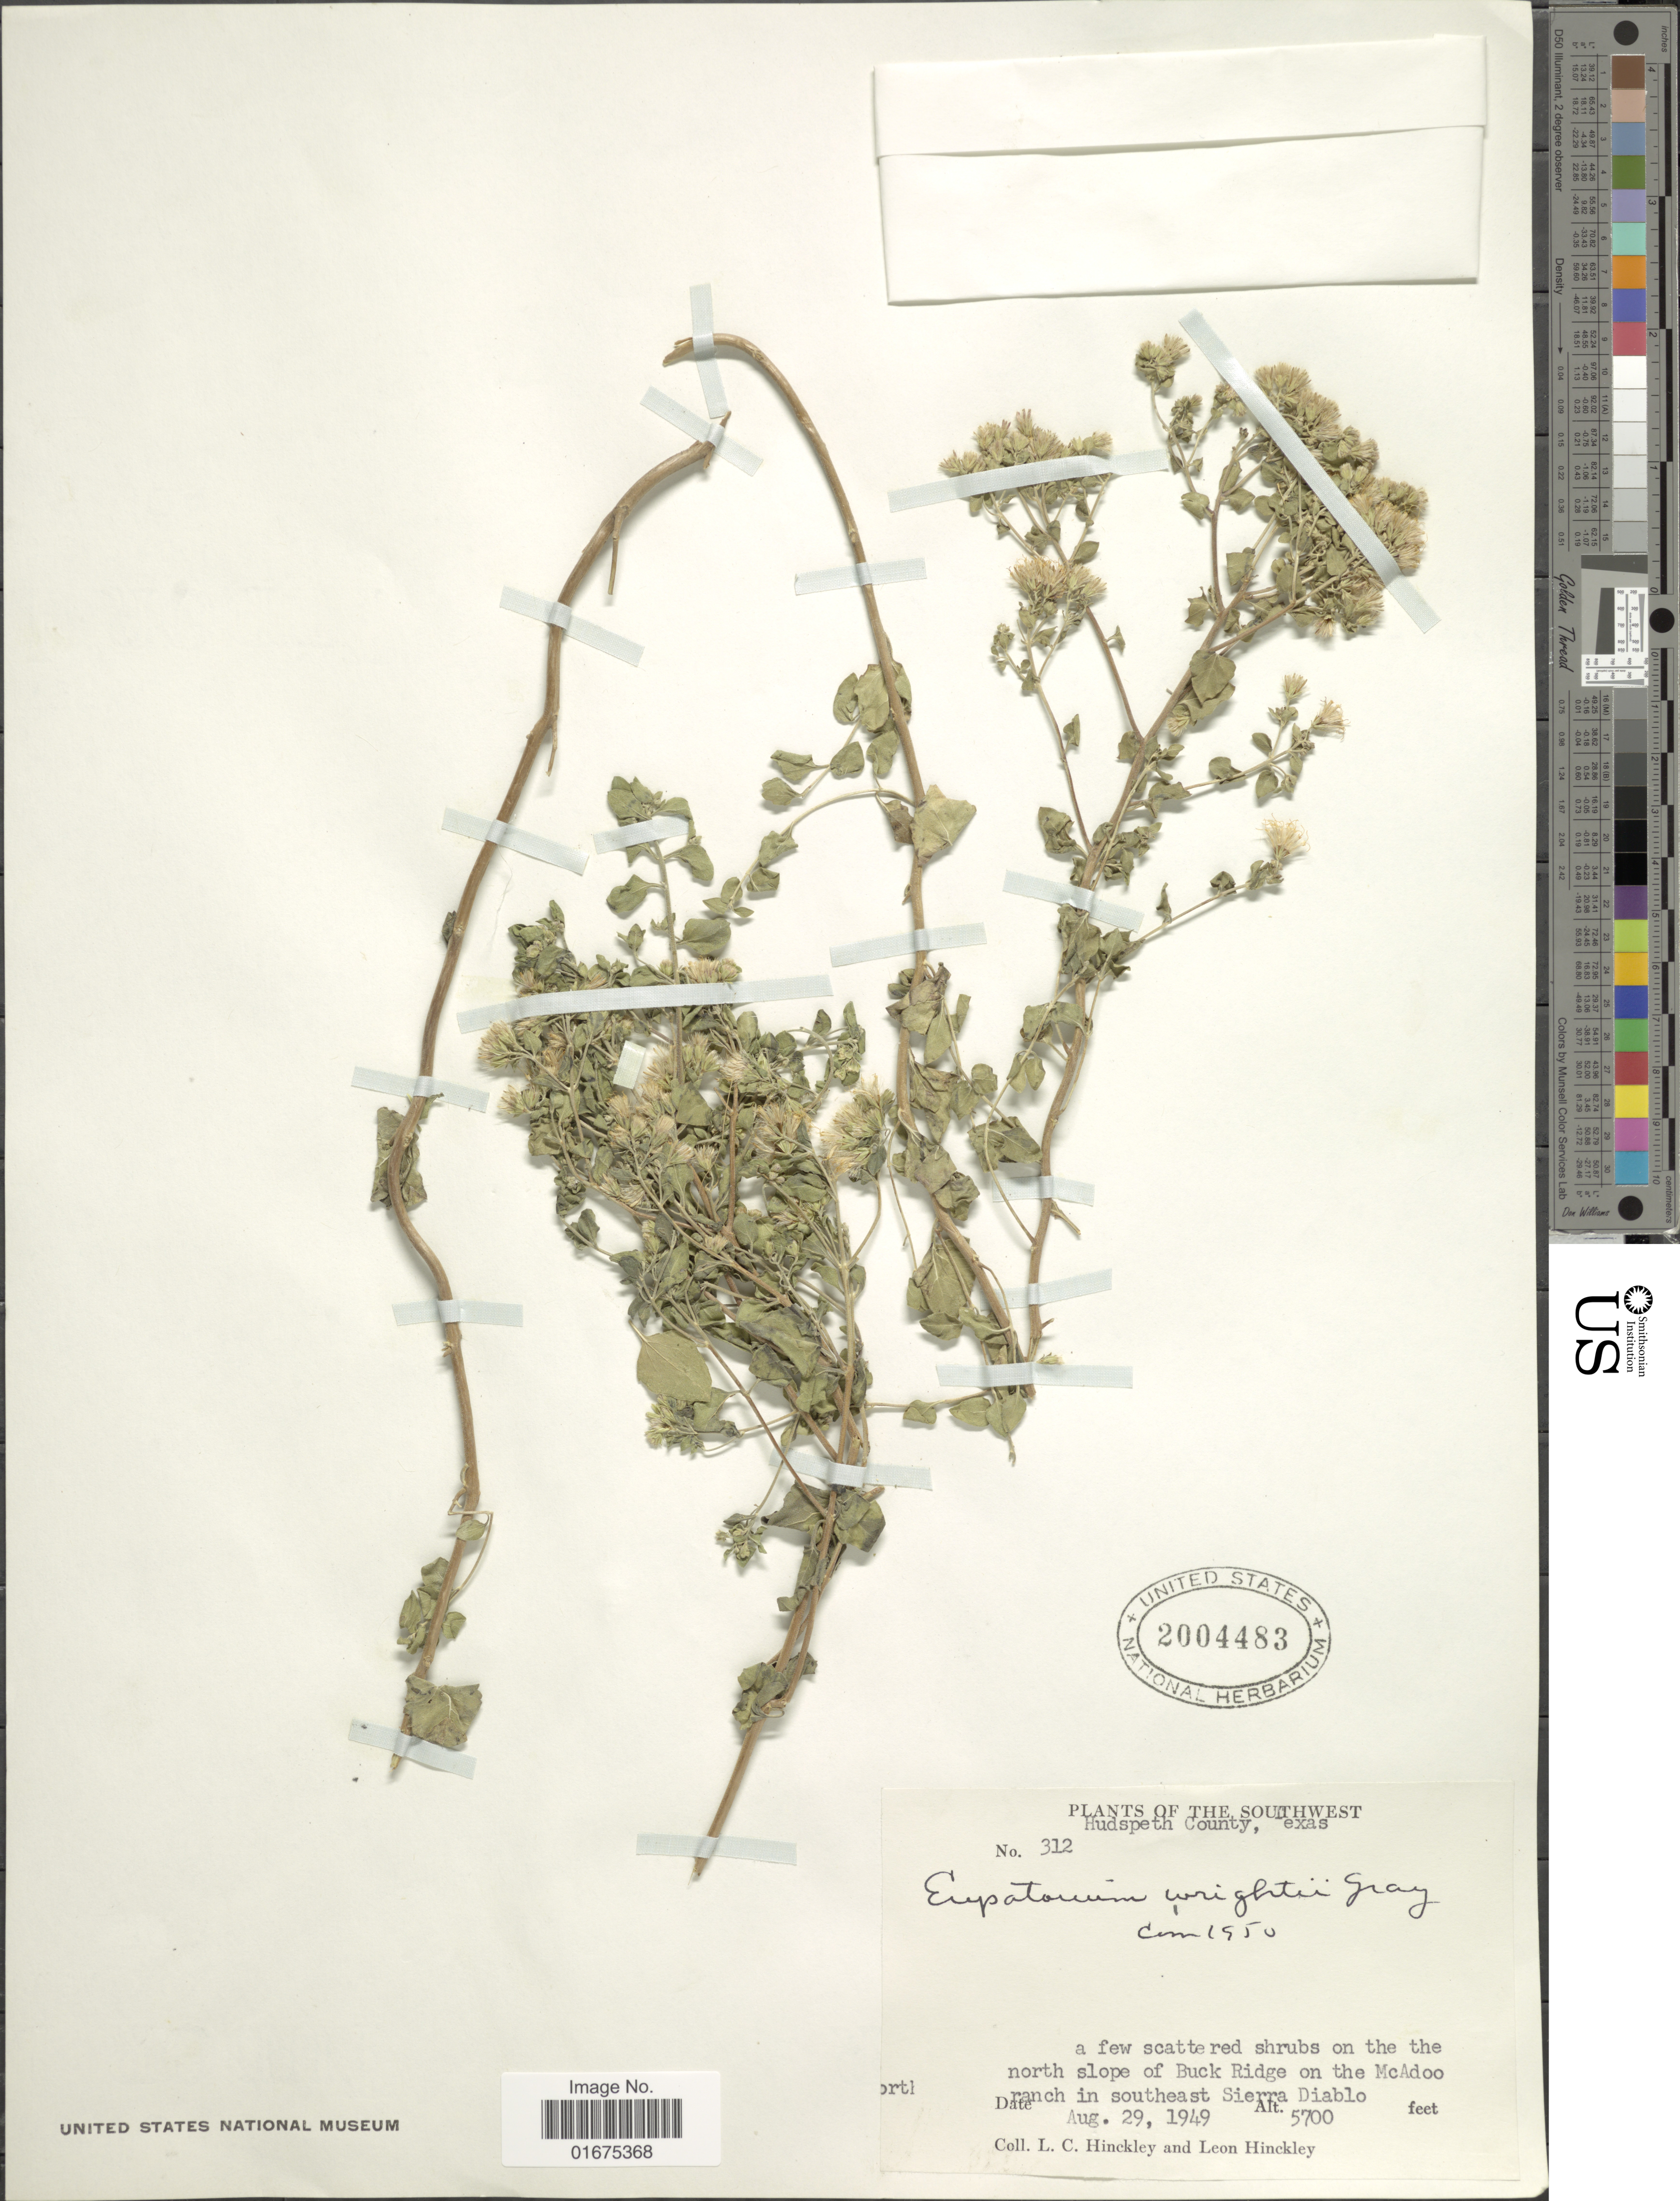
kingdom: Plantae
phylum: Tracheophyta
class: Magnoliopsida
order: Asterales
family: Asteraceae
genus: Ageratina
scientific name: Ageratina wrightii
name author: (A. Gray) R.M. King & H. Rob.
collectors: L. Hinckley & L. Hinckley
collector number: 312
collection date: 1949-08-29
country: United States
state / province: Texas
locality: The Southwest, Hudspeth County, a few scattered red shrubs on the north slope of Buck Ridge on the McAdoo ranch in southeast Sierra Diablo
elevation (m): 1737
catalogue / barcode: US 2004483